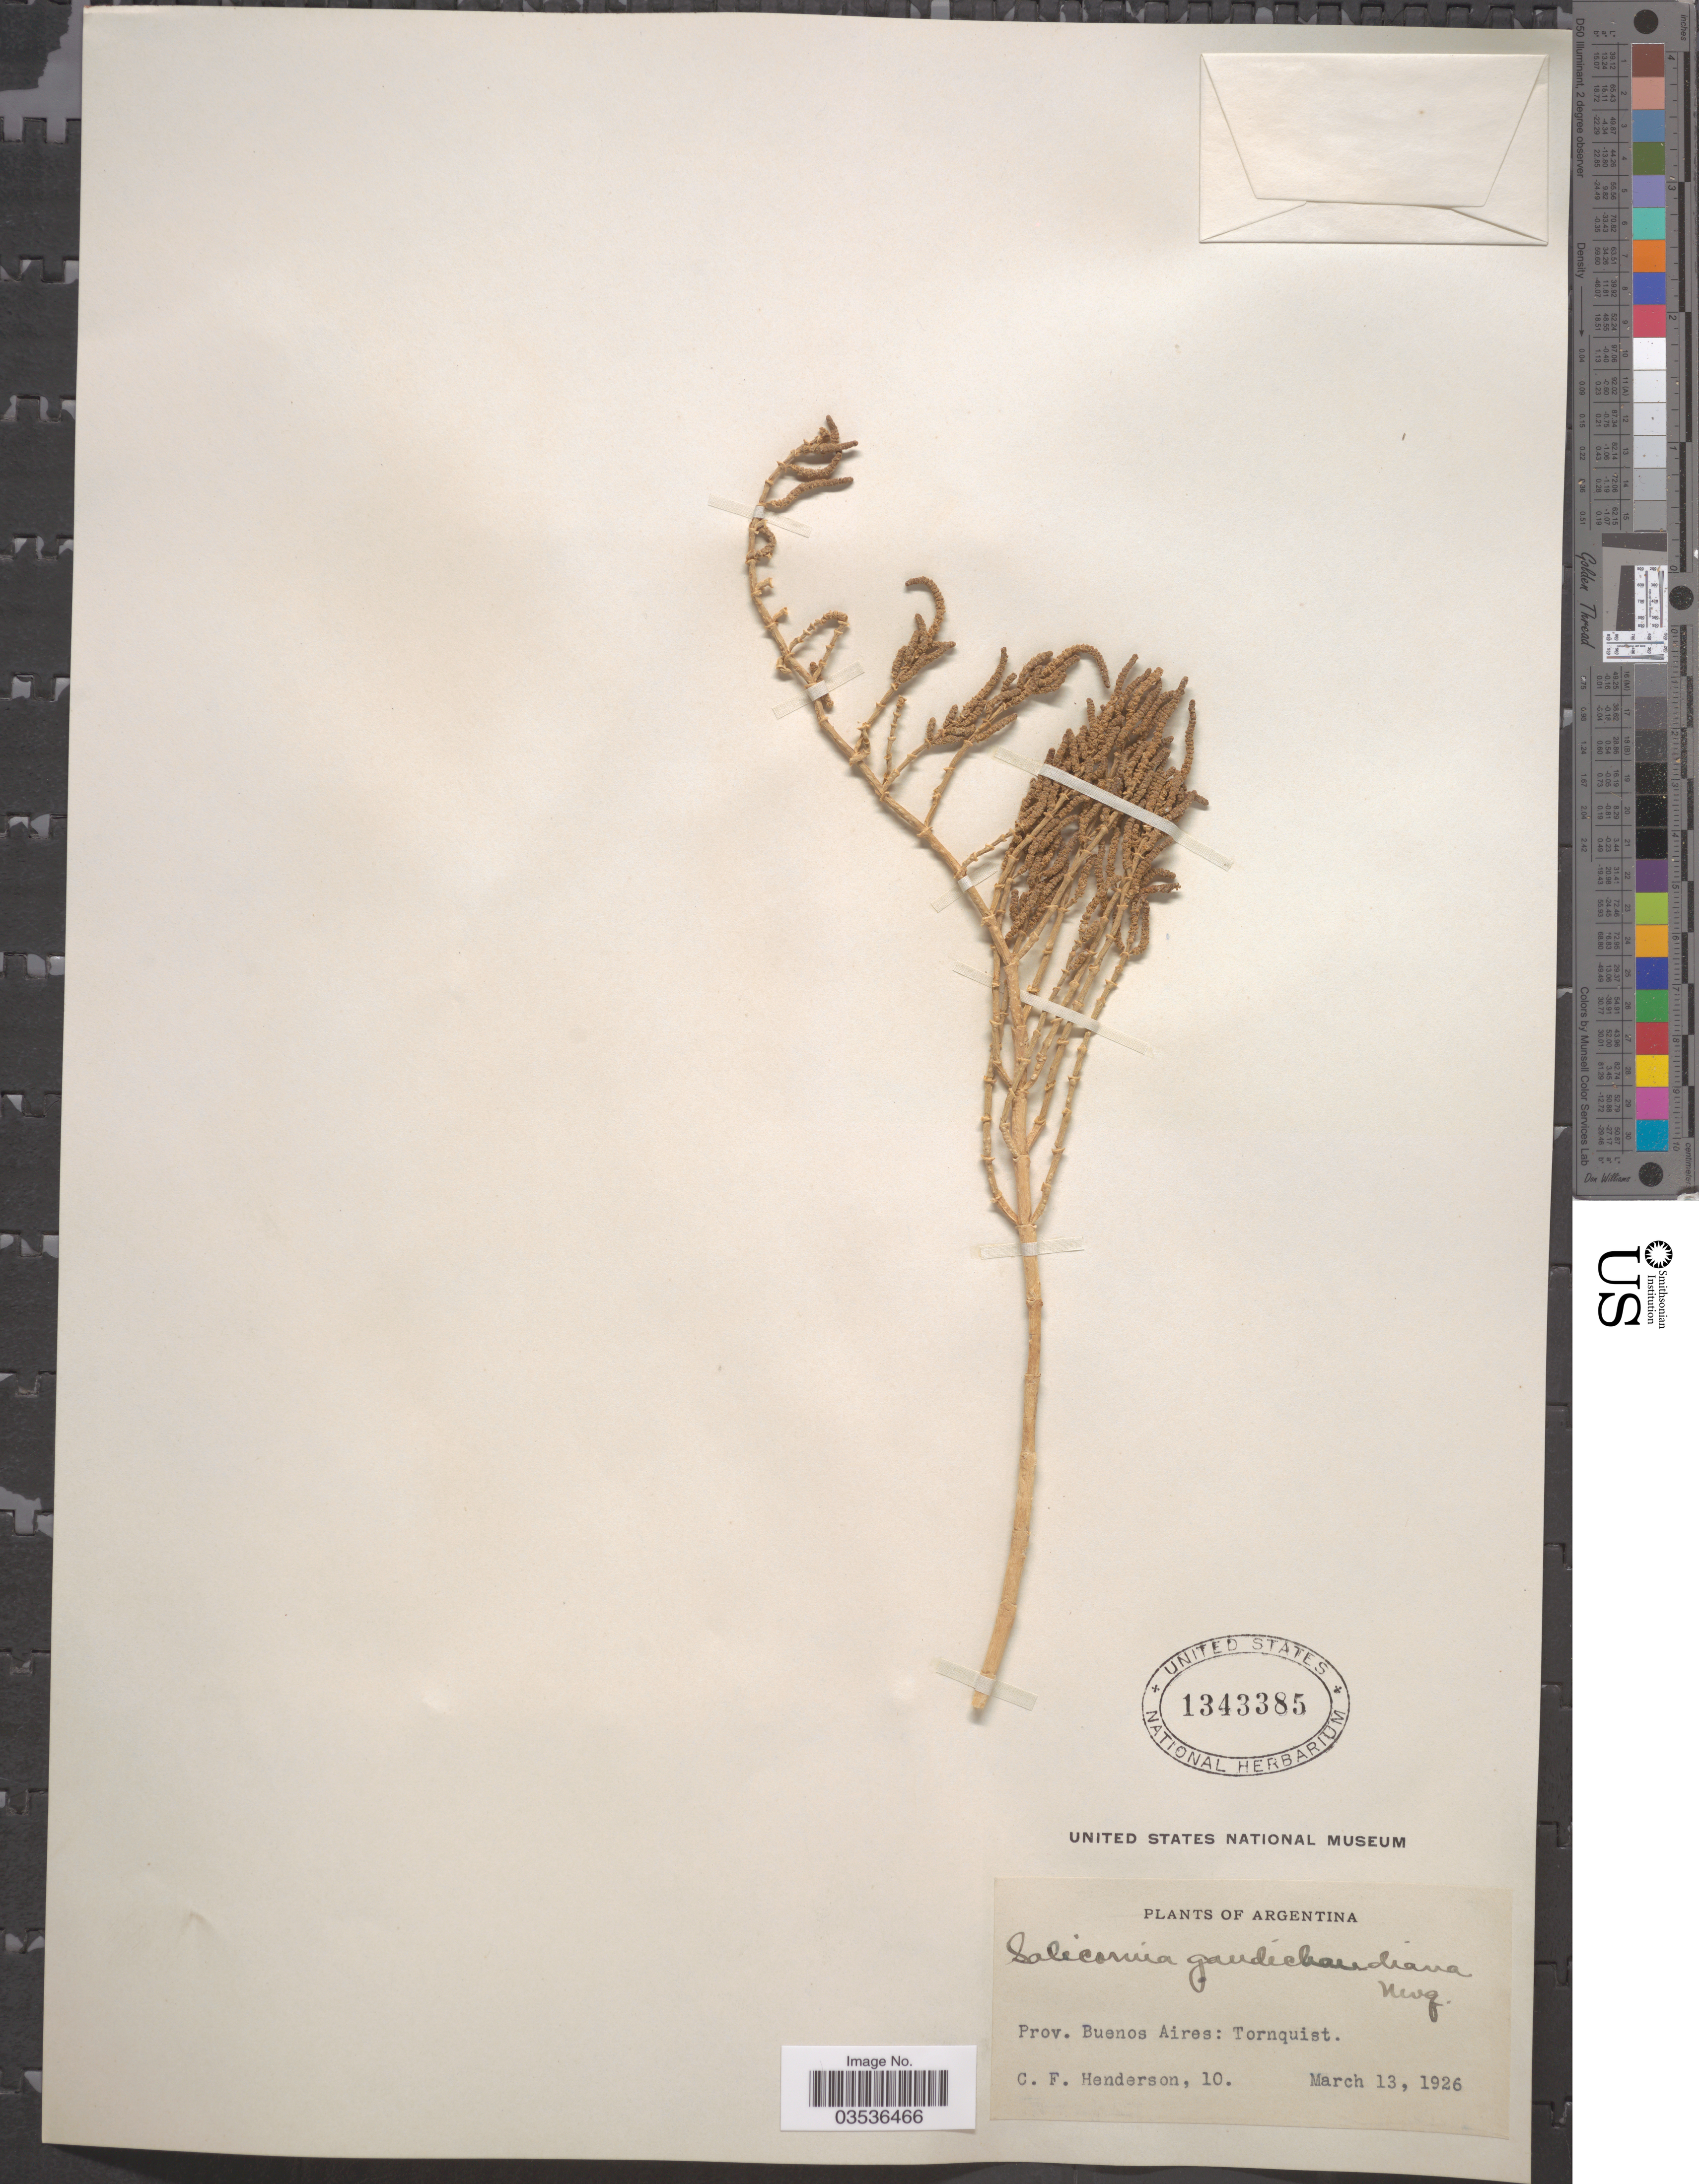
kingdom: Plantae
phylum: Tracheophyta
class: Magnoliopsida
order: Caryophyllales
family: Amaranthaceae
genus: Salicornia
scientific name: Salicornia virginica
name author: L.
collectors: C. Henderson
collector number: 10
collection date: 1926-03-13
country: Argentina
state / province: Buenos Aires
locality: Tornquist.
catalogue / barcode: US 1343385